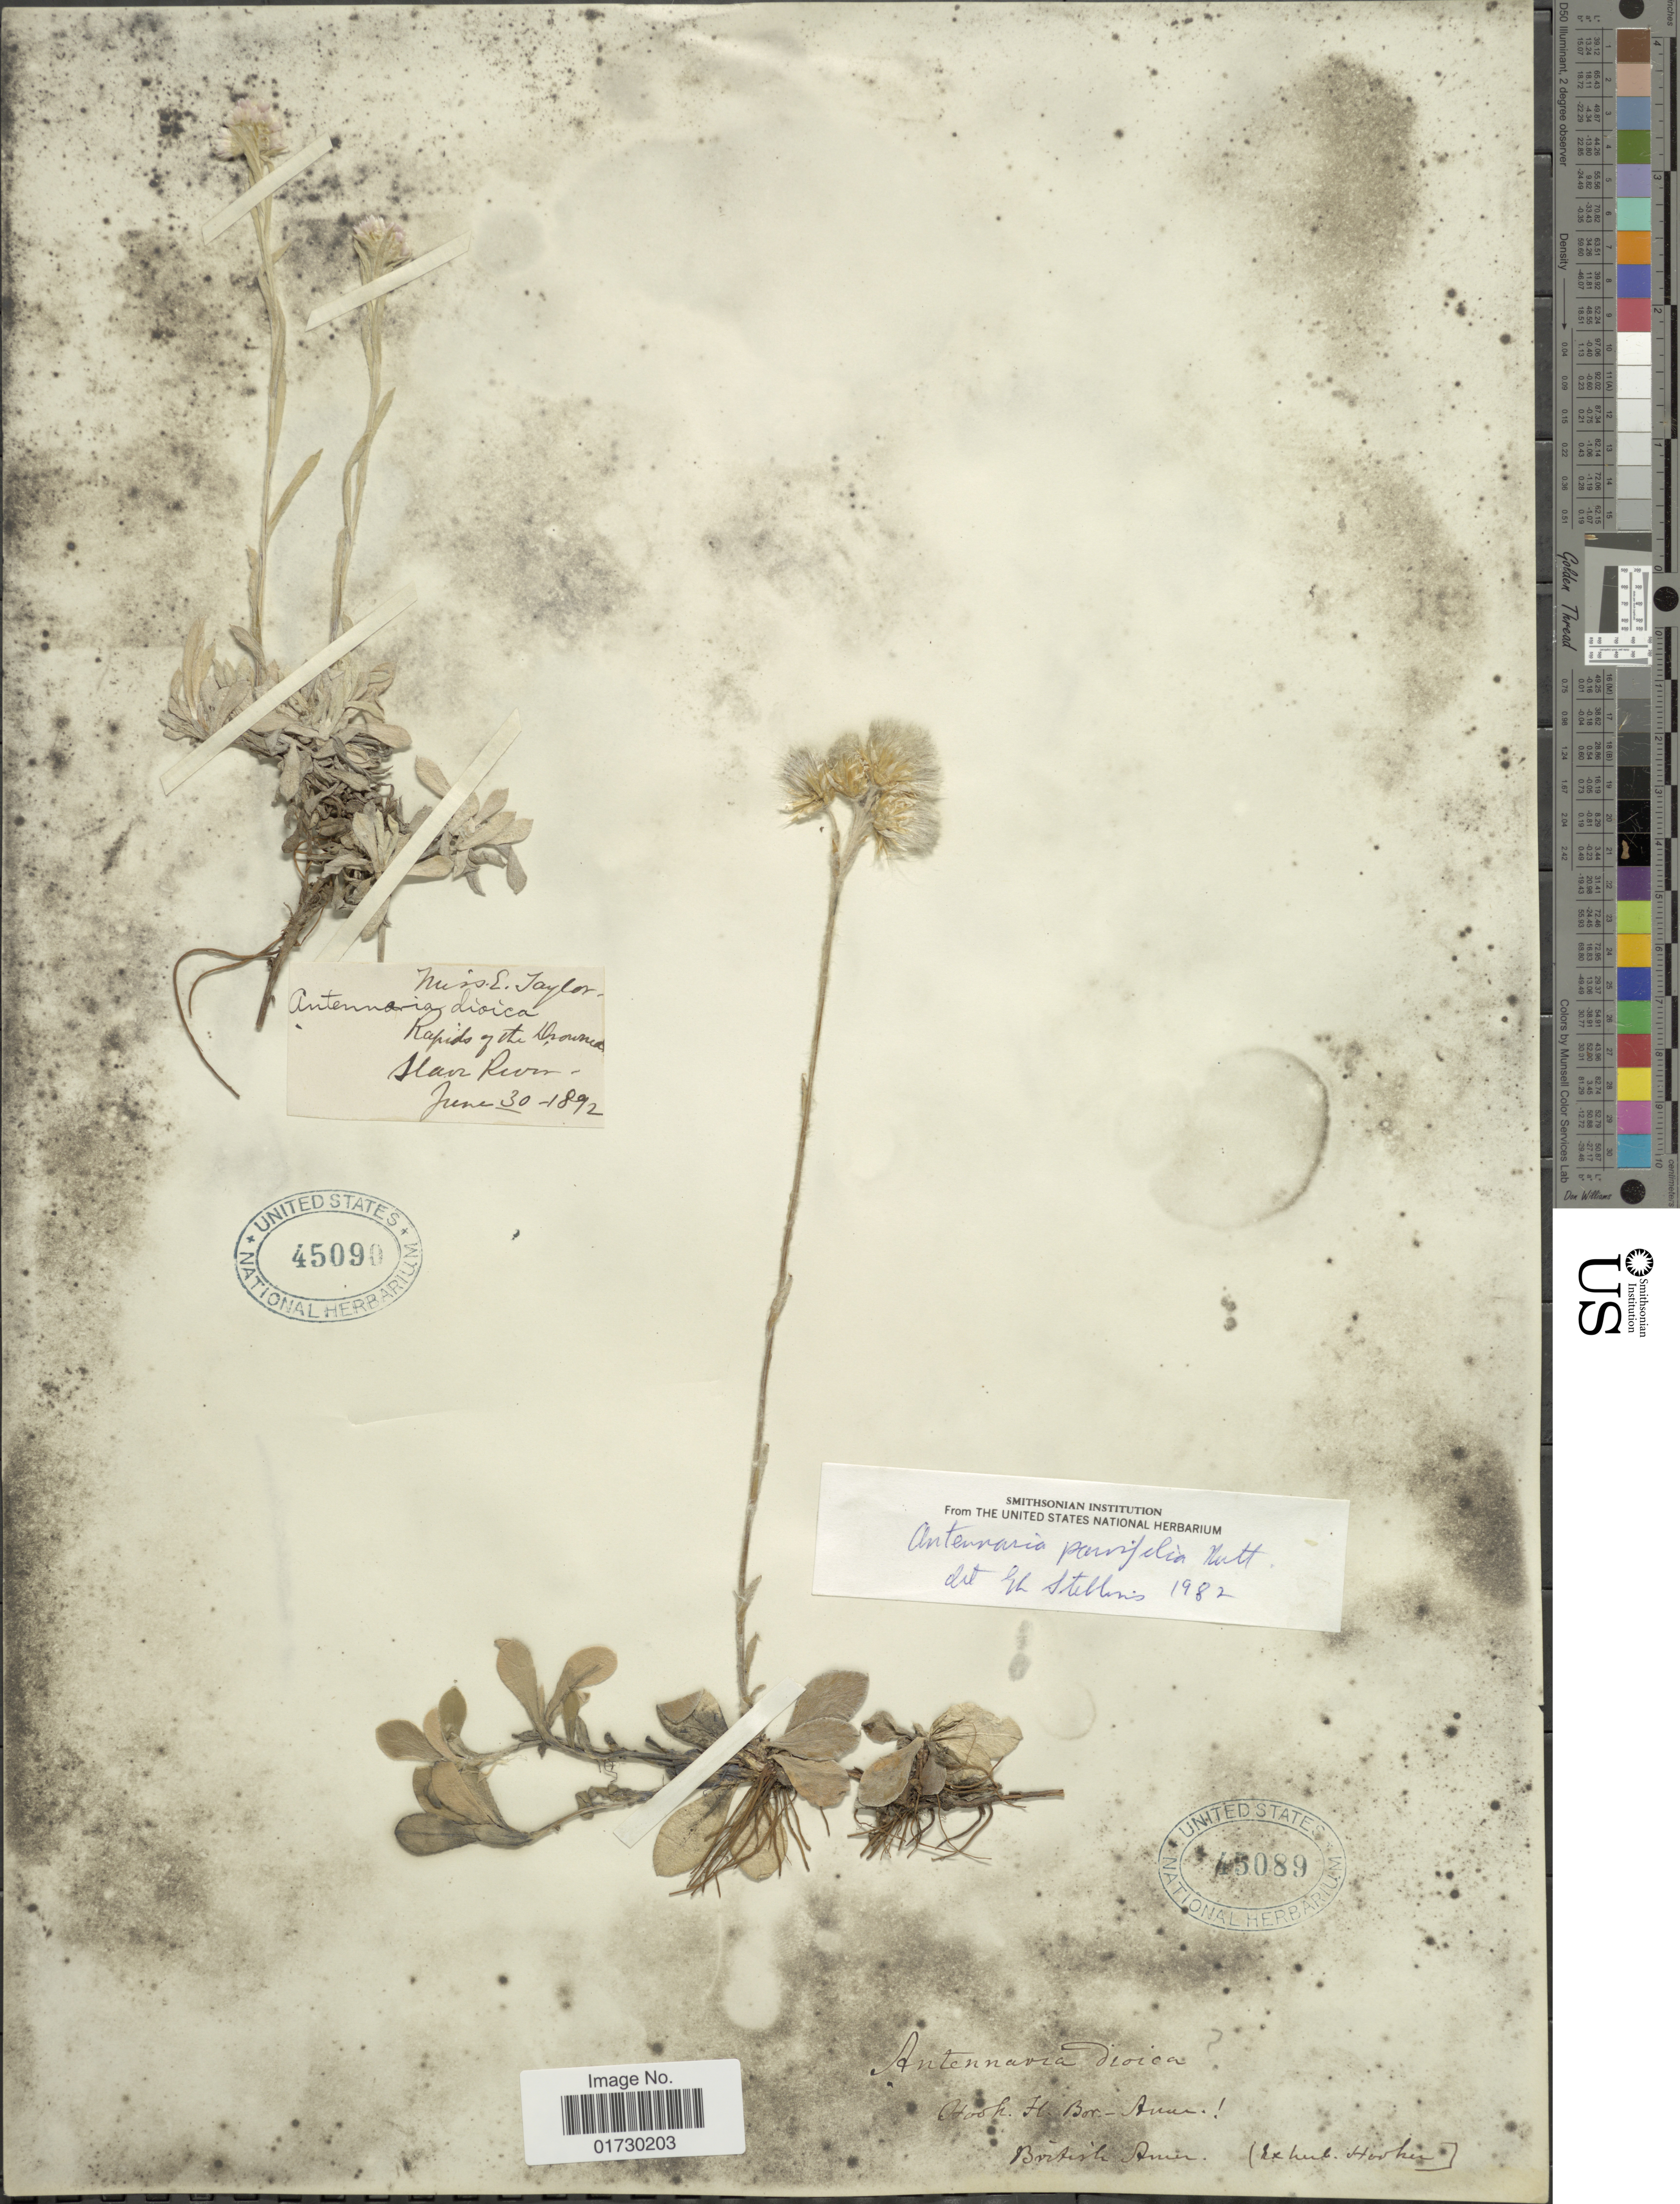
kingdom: Plantae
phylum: Tracheophyta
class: Magnoliopsida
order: Asterales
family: Asteraceae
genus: Antennaria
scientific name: Antennaria aprica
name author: Greene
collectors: ex herb. Hooker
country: Canada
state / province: Northwest Territories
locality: British Amer.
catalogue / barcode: US 45089-2